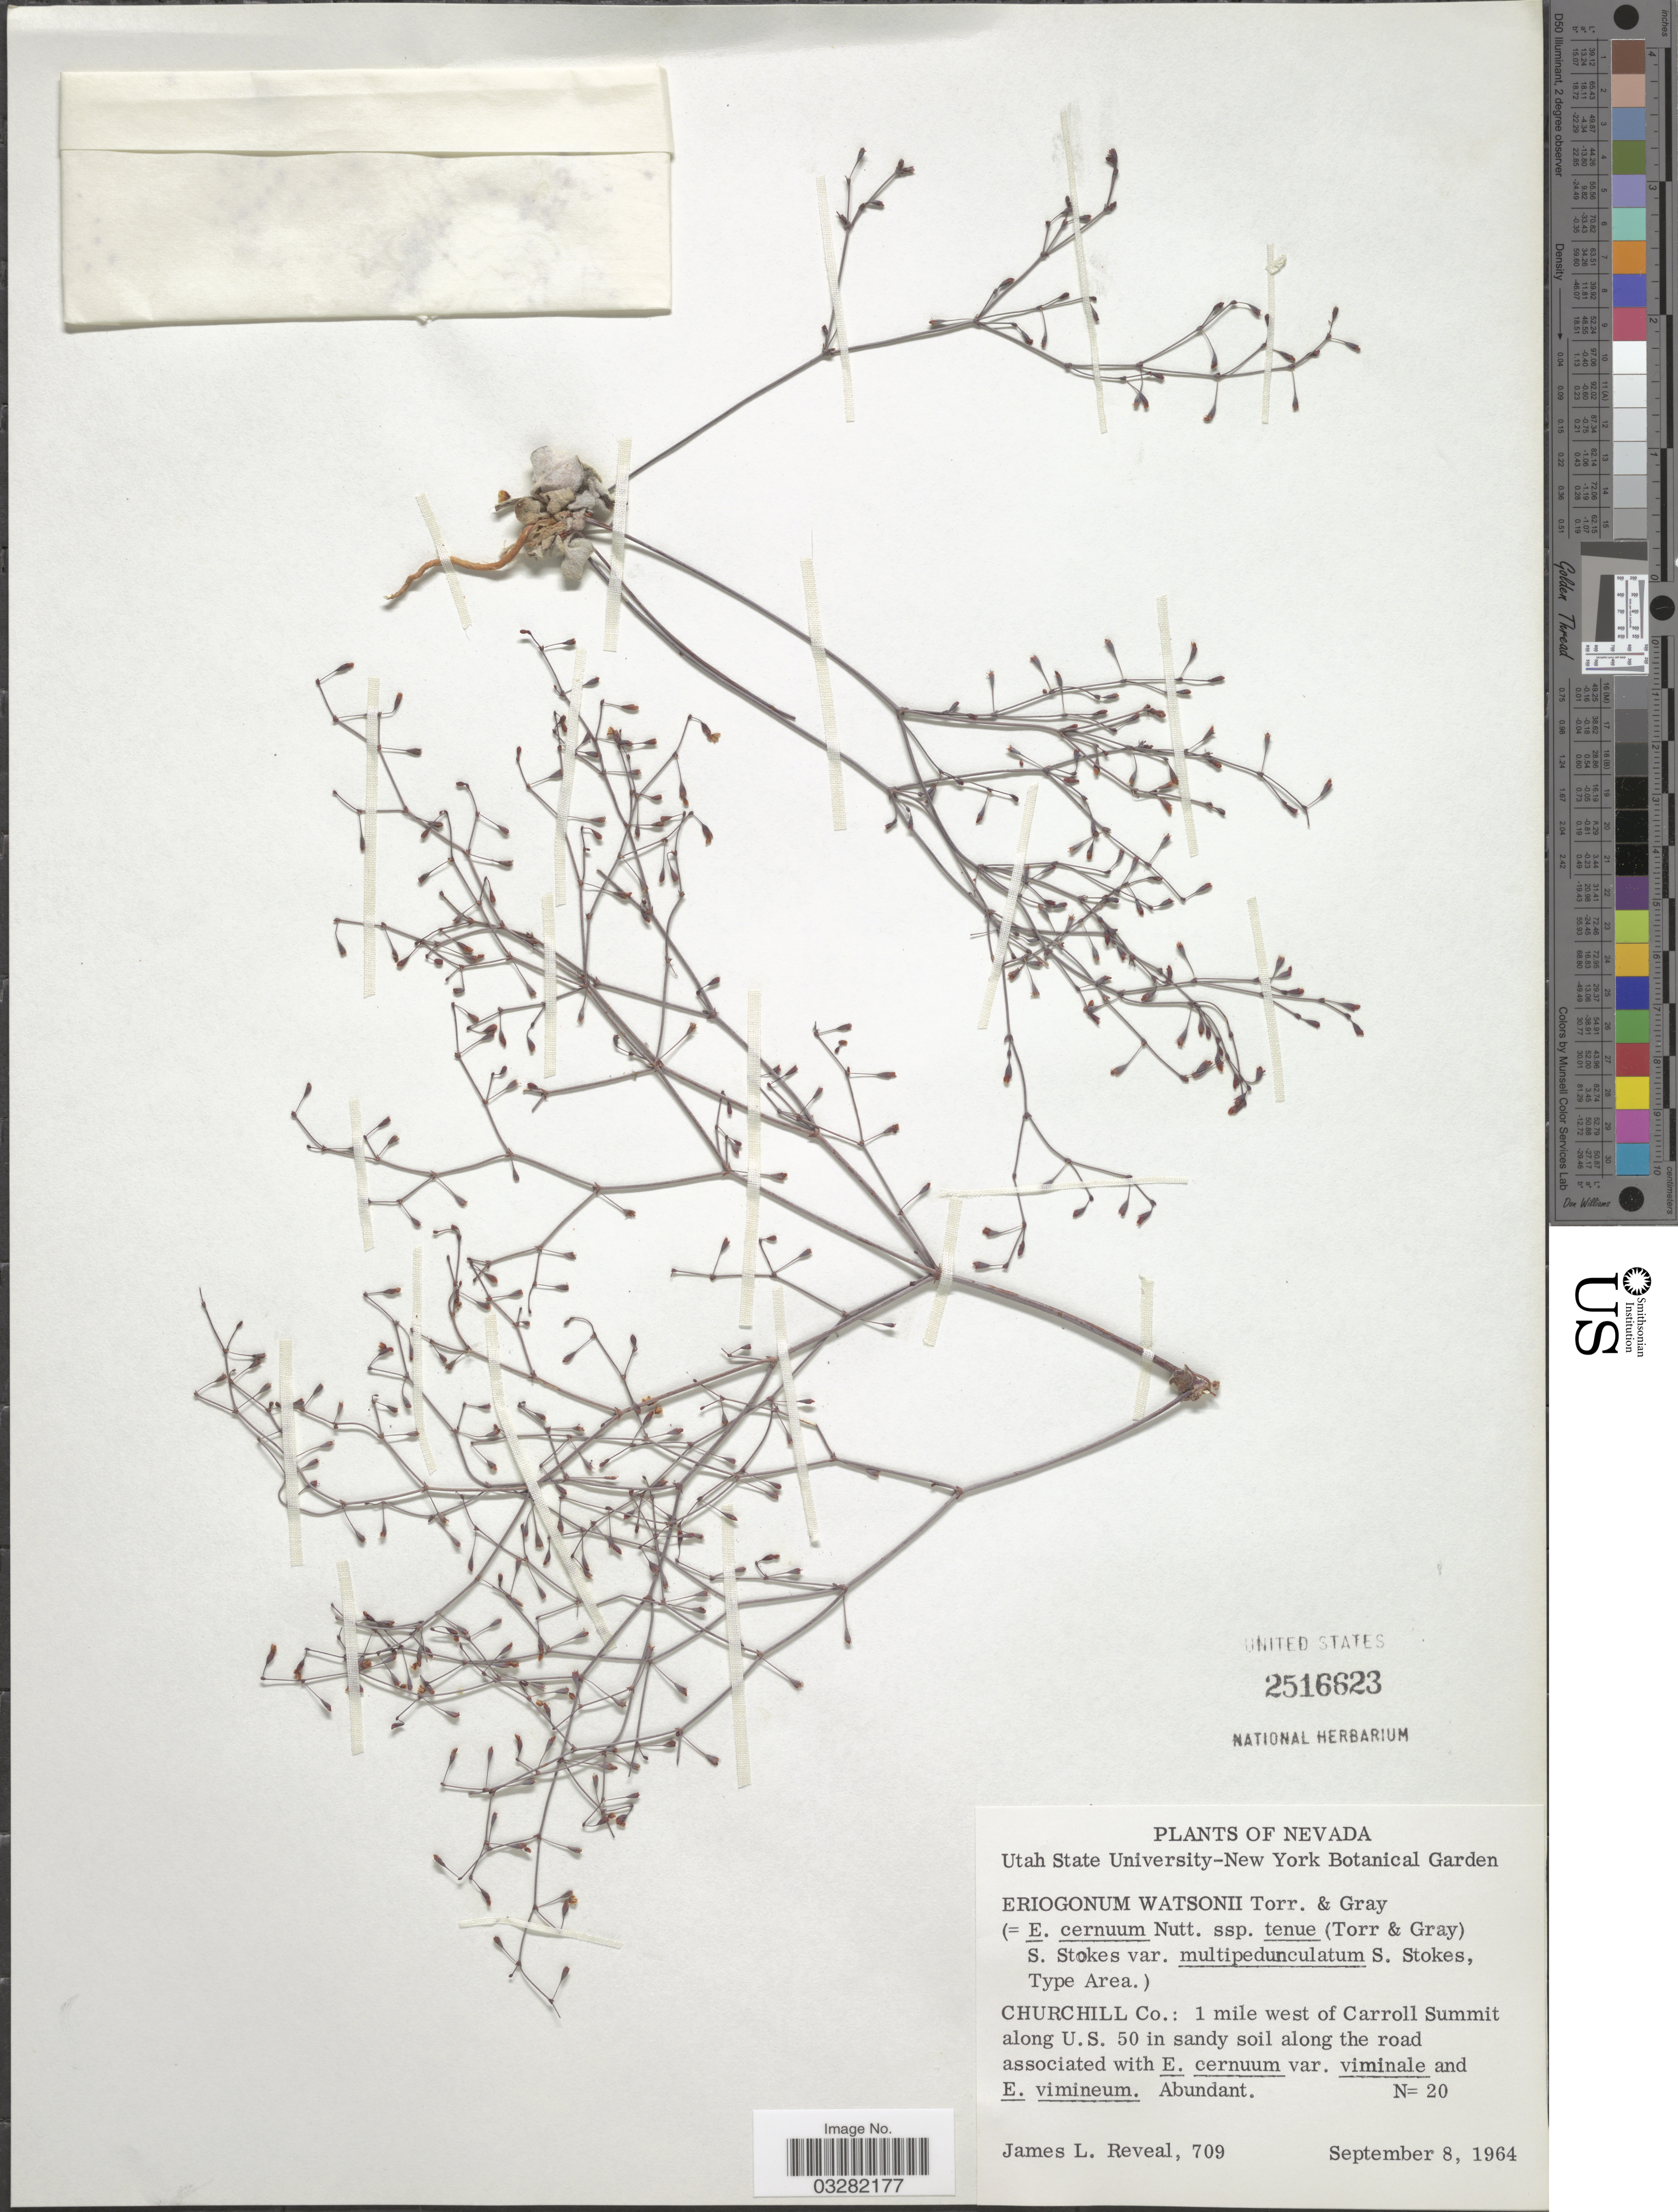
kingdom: Plantae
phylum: Tracheophyta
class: Magnoliopsida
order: Caryophyllales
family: Polygonaceae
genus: Eriogonum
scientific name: Eriogonum watsonii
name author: Torr. & A. Gray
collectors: J. L. Reveal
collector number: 709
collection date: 1964-09-08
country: United States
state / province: Nevada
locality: Churchill Co.: 1 mile west of Carroll Summit along U.S. 50.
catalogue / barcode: US 2516623